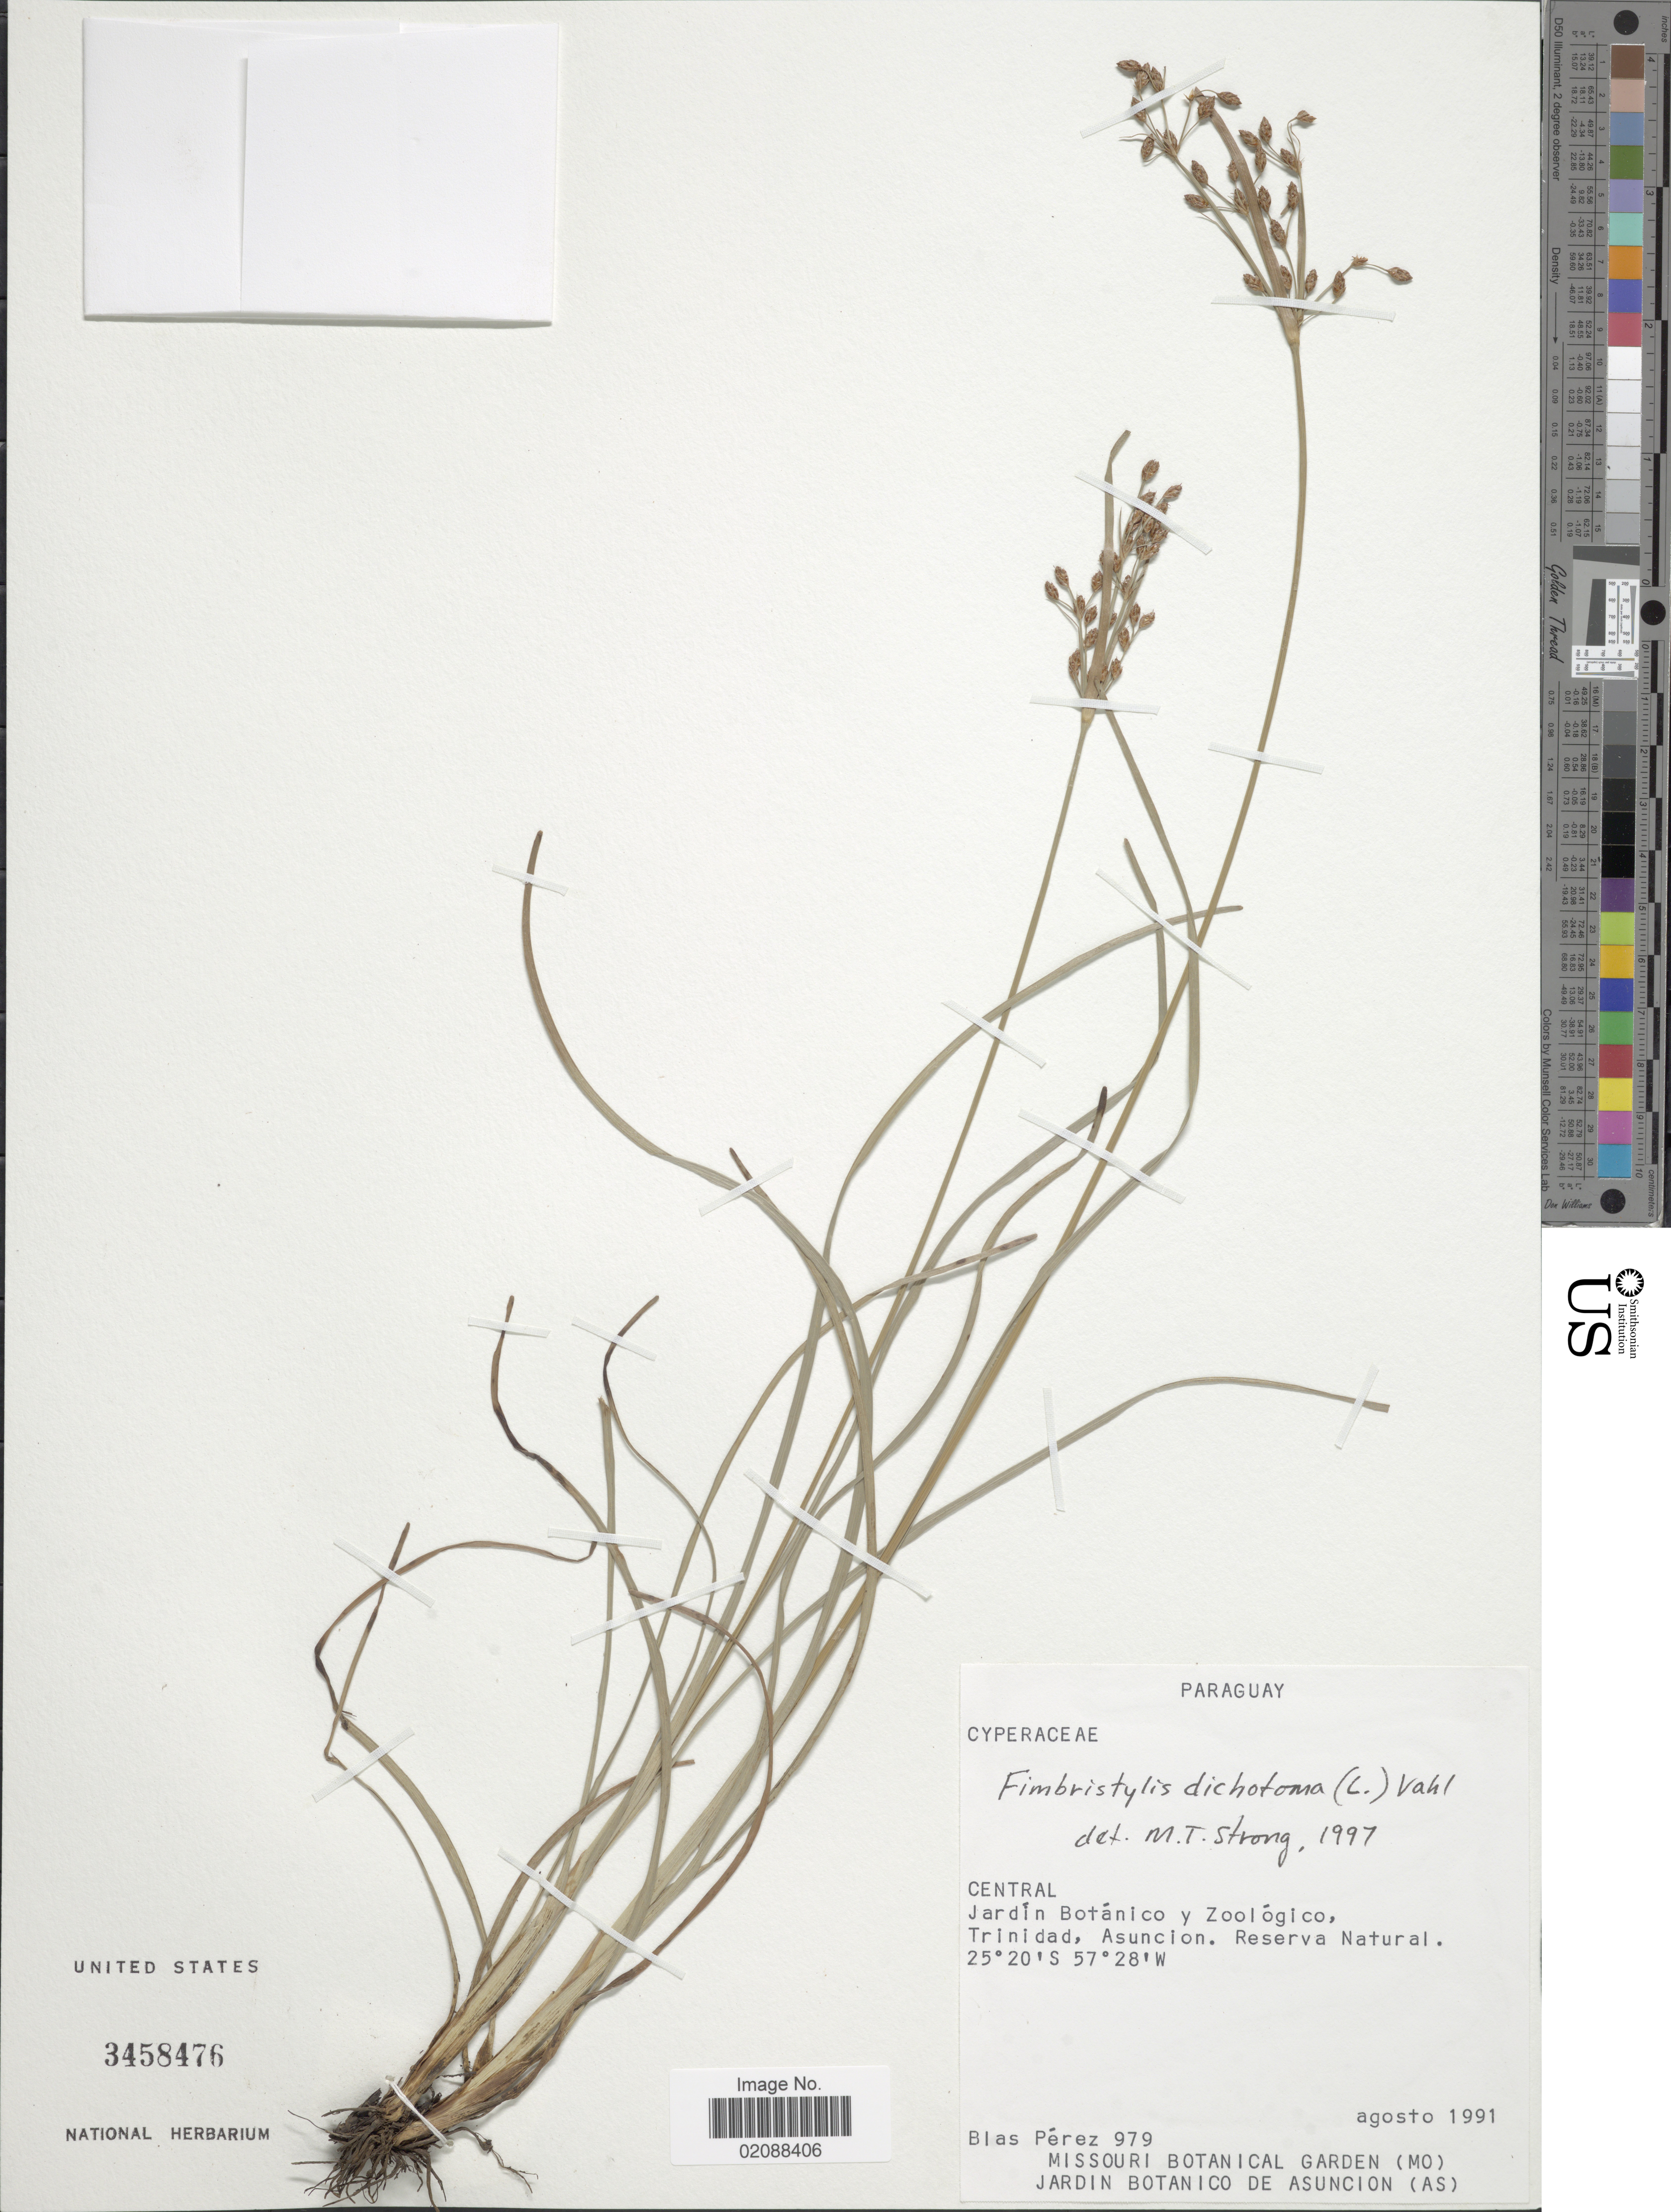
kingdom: Plantae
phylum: Tracheophyta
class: Liliopsida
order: Poales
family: Cyperaceae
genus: Fimbristylis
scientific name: Fimbristylis dichotoma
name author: (L.) Vahl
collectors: B. Pérez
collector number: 979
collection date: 1991-08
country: Paraguay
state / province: Central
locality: Jardin Botanico y Zoologico, Trinidad, Asuncion. Reserva Natural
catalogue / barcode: US 3458476